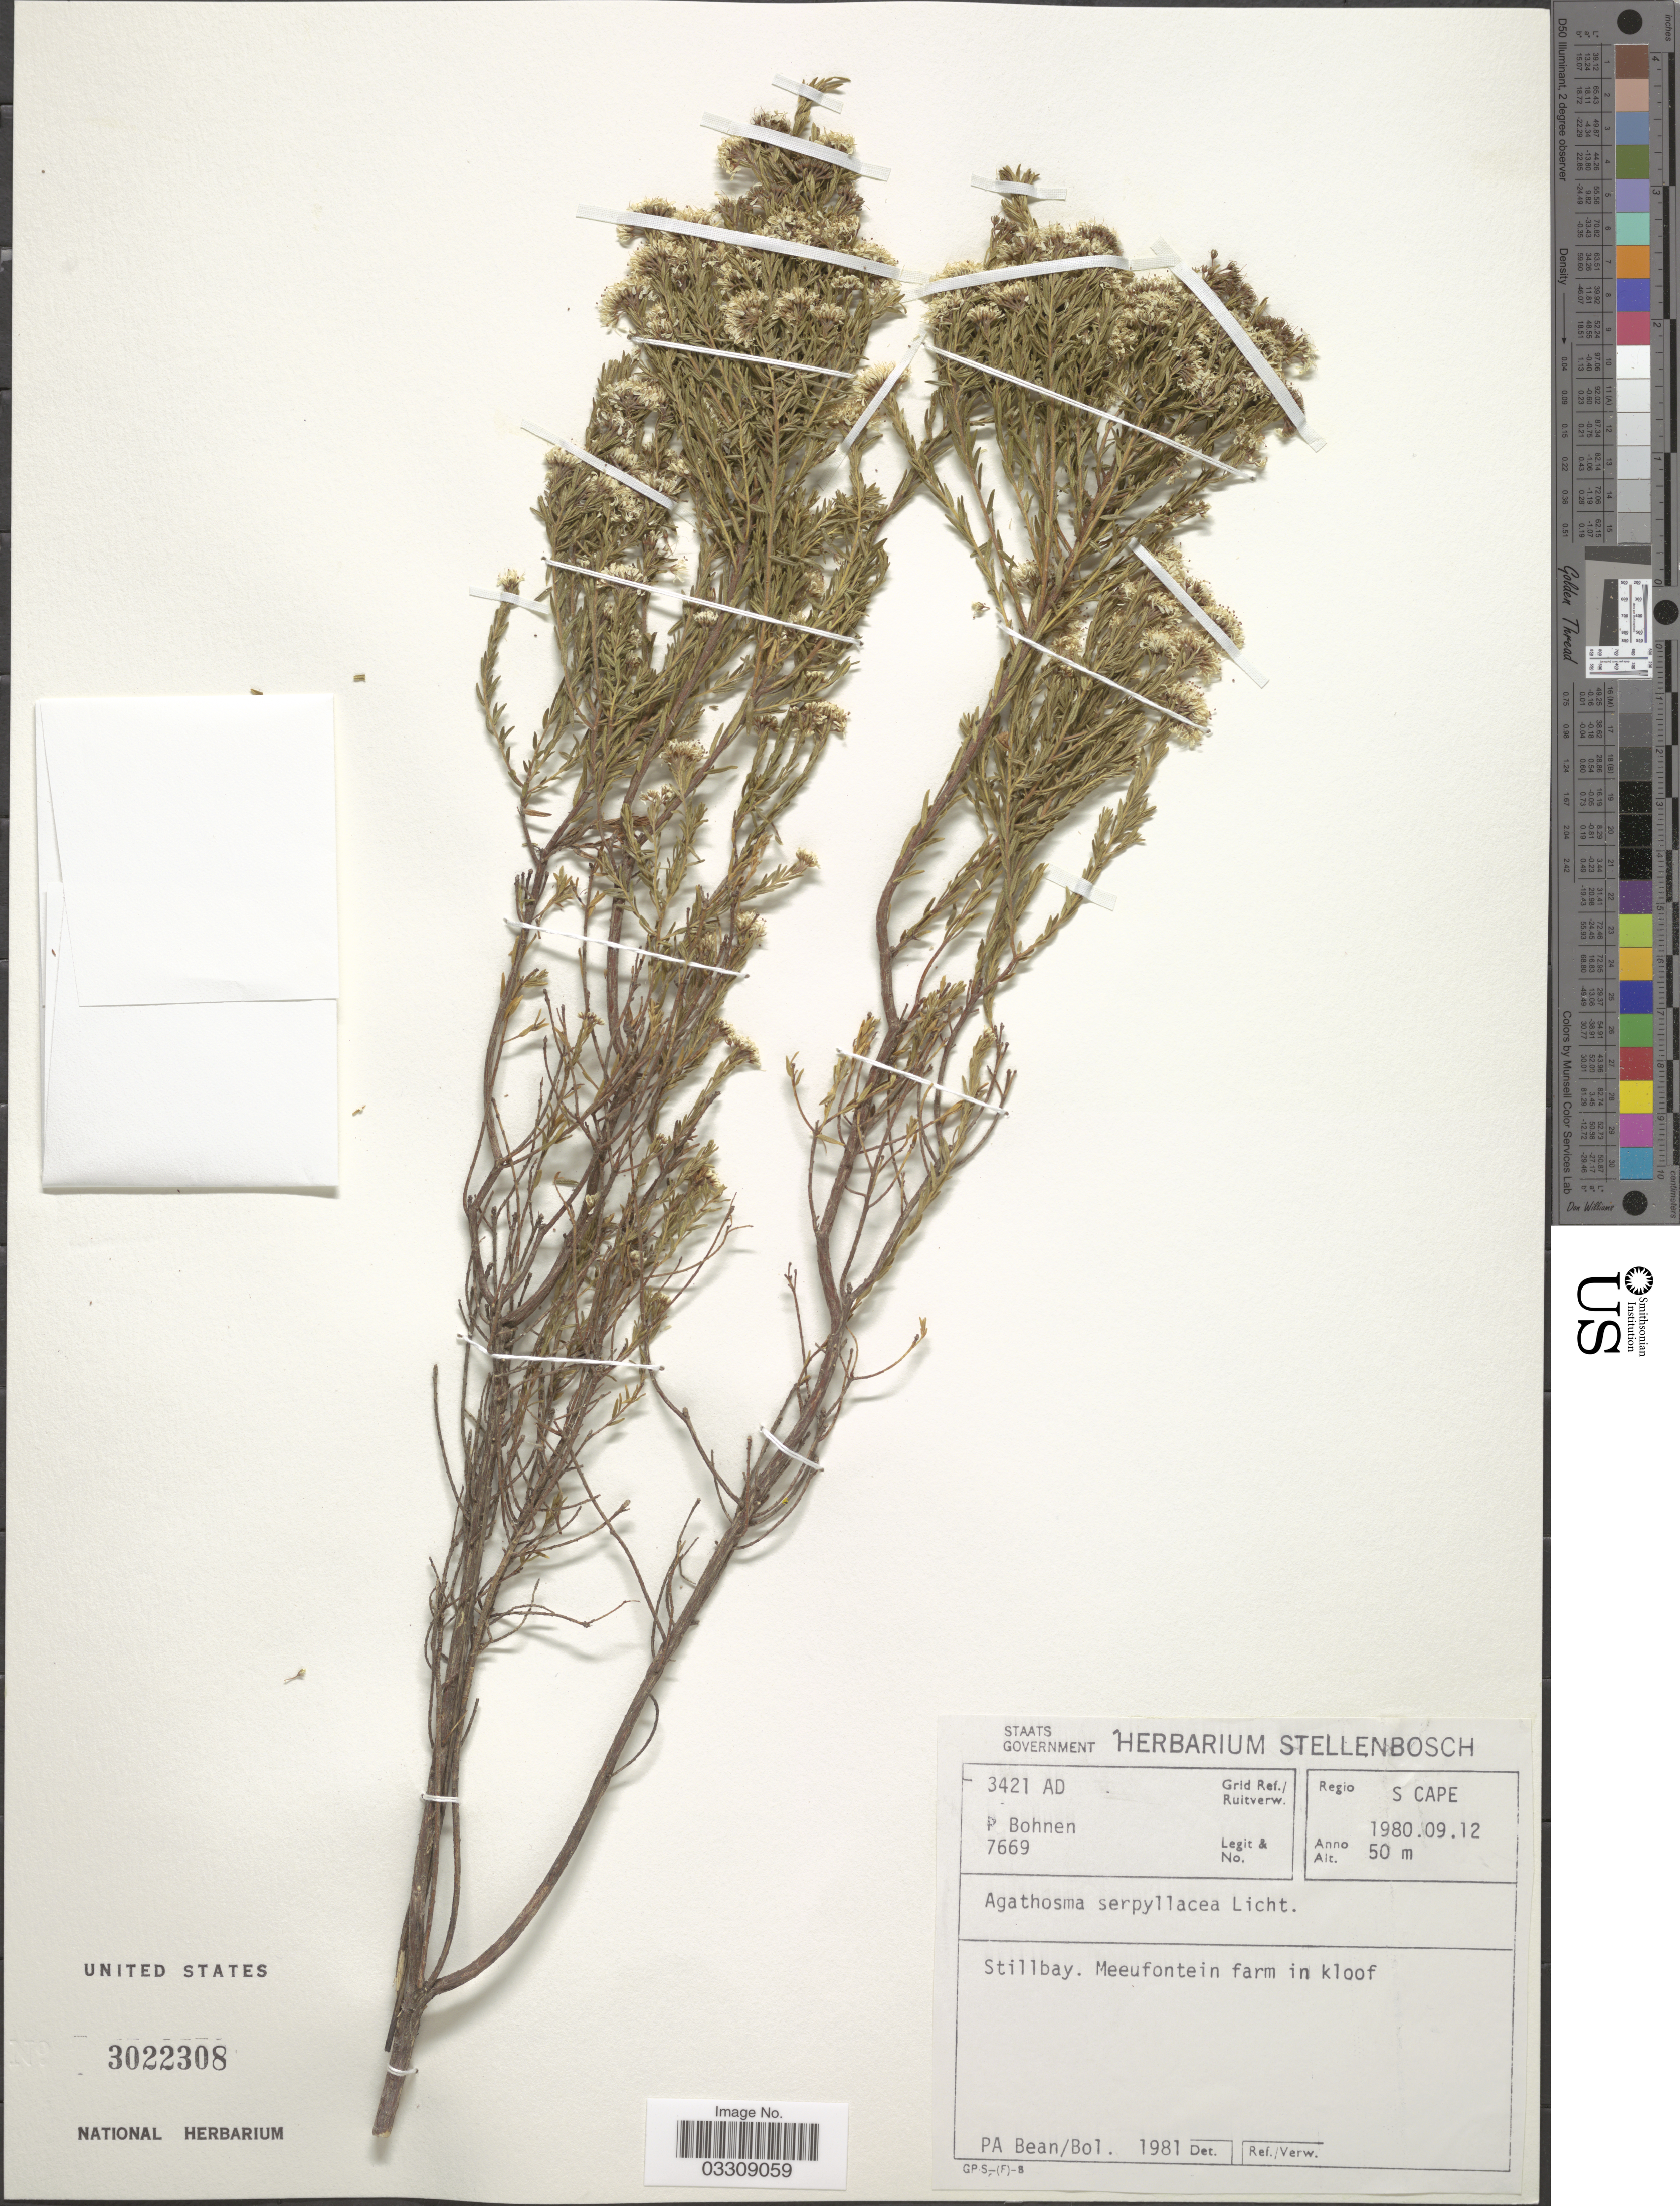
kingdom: Plantae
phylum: Tracheophyta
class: Magnoliopsida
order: Sapindales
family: Rutaceae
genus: Agathosma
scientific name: Agathosma serpyllacea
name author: Licht. ex Schult.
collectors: P. Bohnen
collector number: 7669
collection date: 1980-09-12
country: South Africa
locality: Regio S Cape. Grid Ref./ Ruitverw. 3421 AD. Stillbay. Meeufontein farm in kloof.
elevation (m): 50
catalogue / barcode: US 3022308